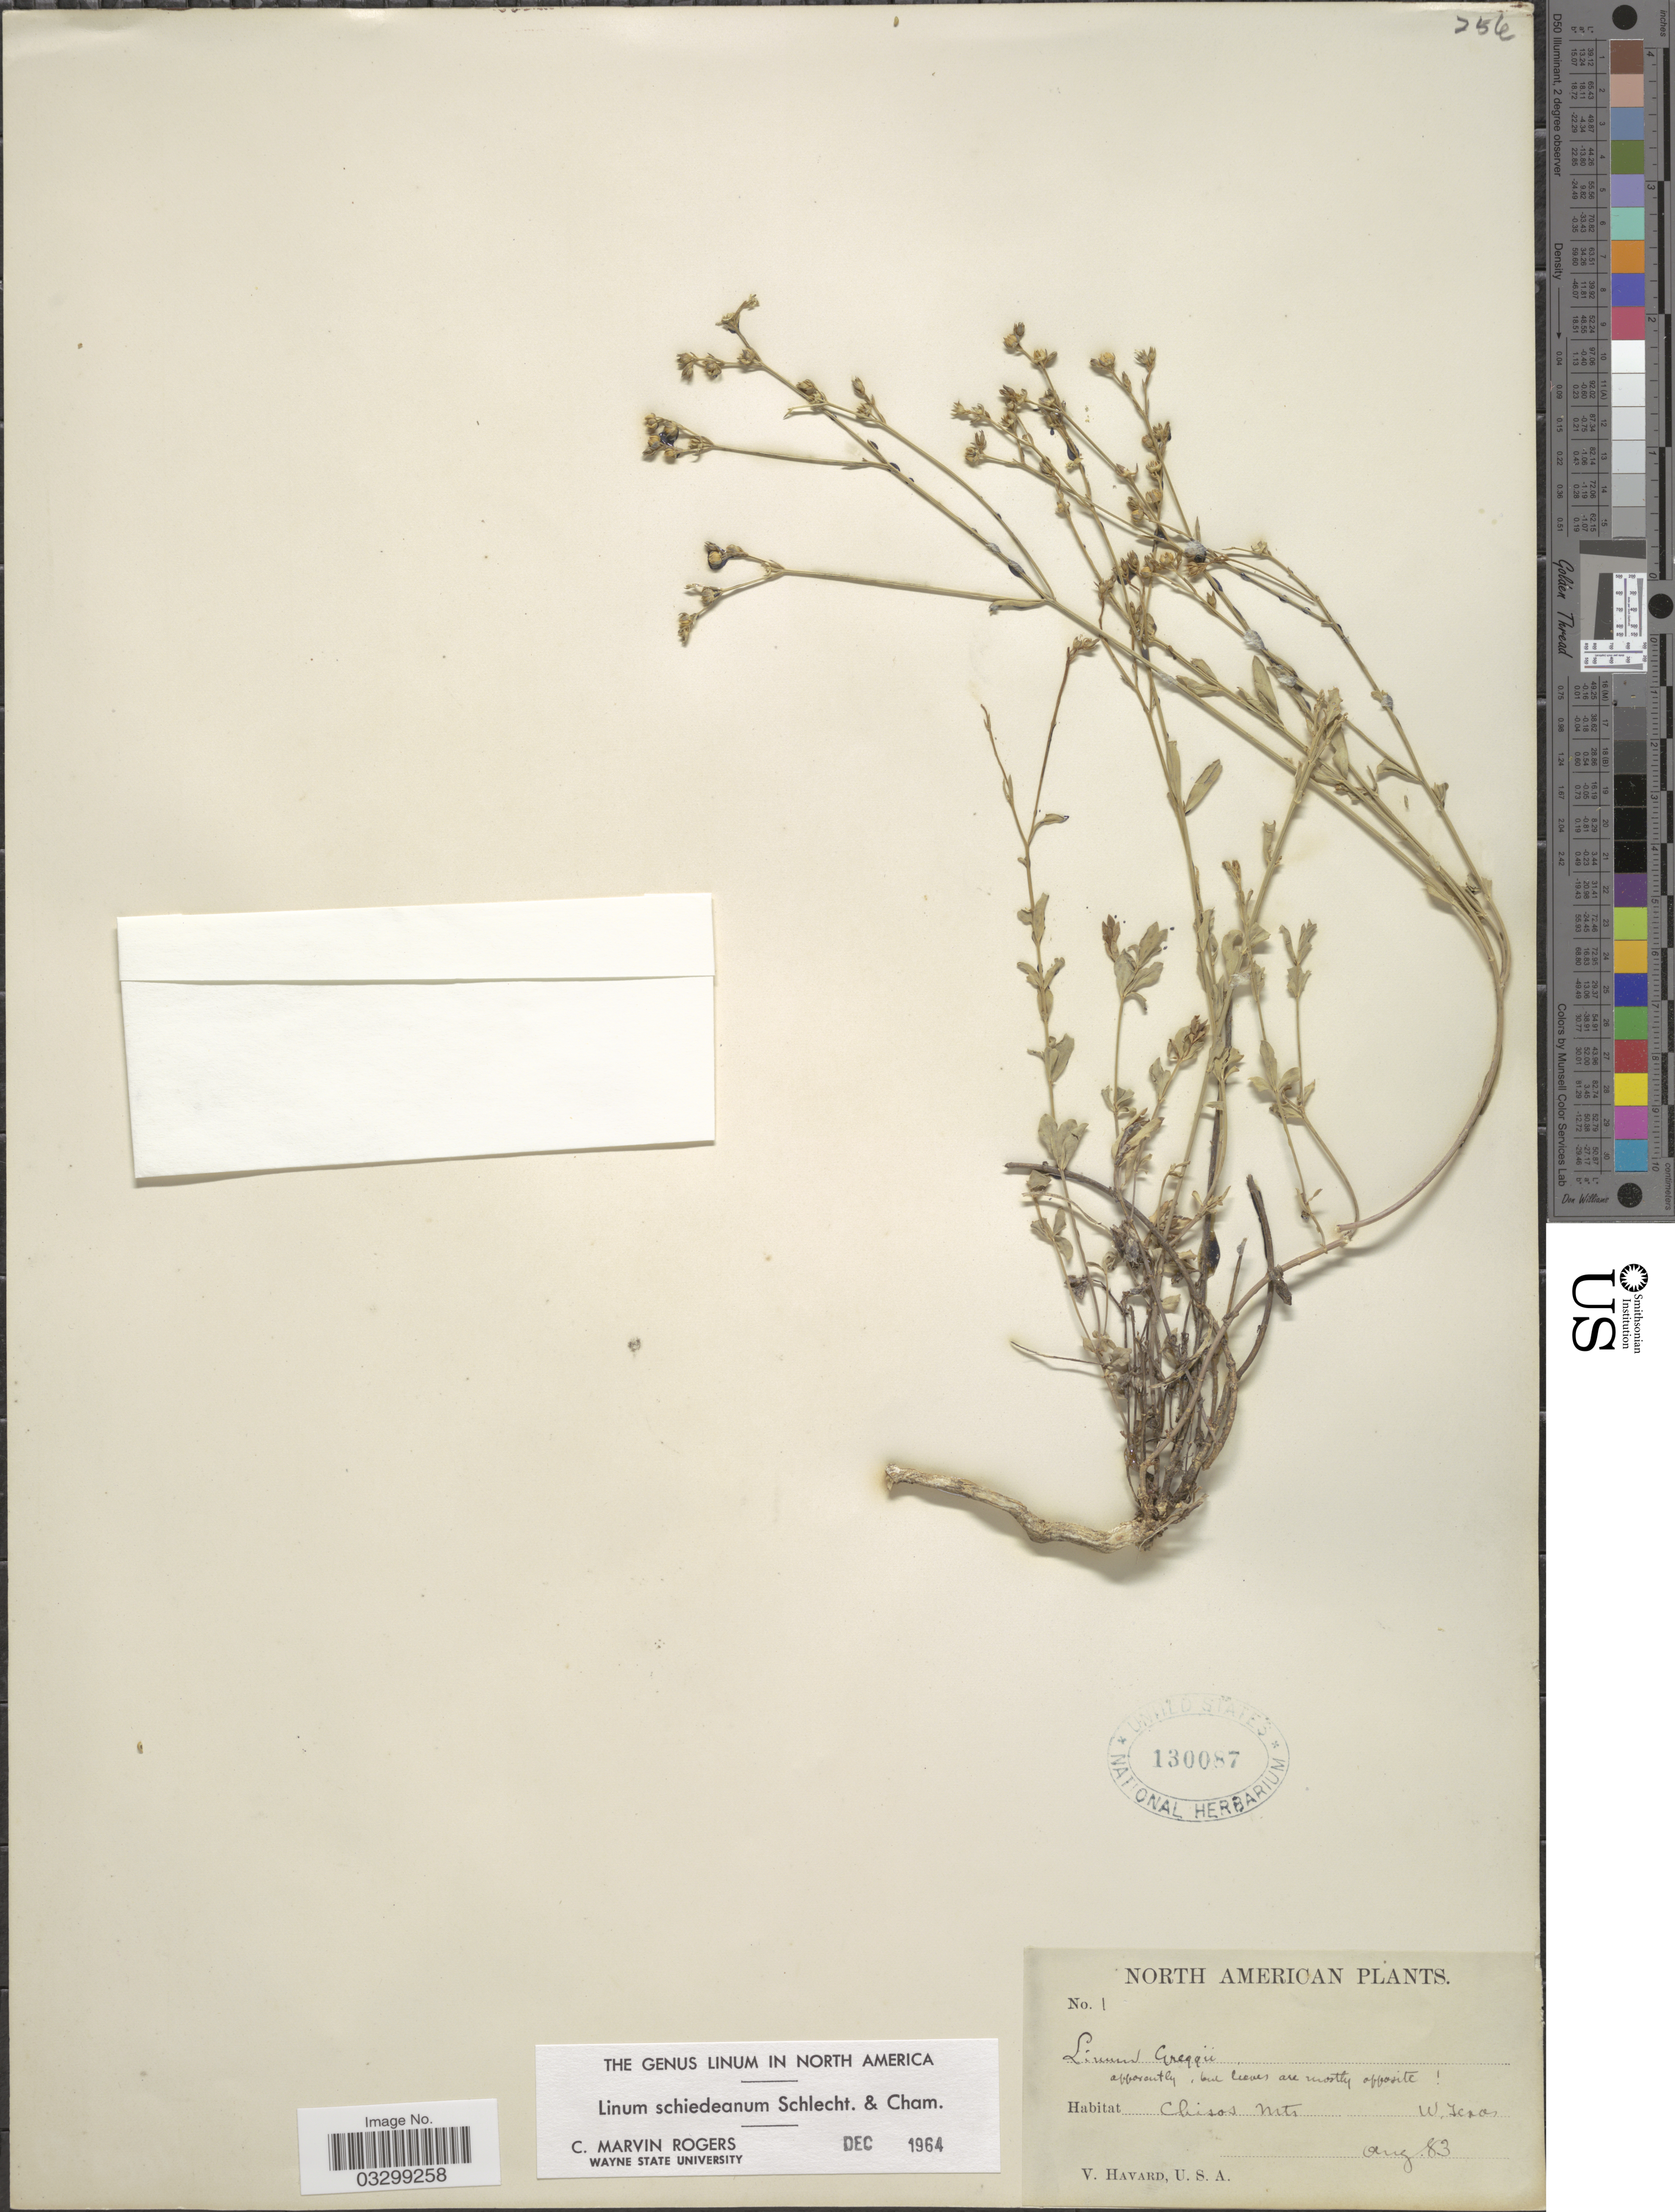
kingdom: Plantae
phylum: Tracheophyta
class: Magnoliopsida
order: Malpighiales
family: Linaceae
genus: Linum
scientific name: Linum schiedeanum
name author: Schltdl. & Cham.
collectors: V. Havard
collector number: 1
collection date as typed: Transcribed d/m/y: /8/83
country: United States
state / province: Texas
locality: Chisos Mts. W. Texas.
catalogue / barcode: US 130087